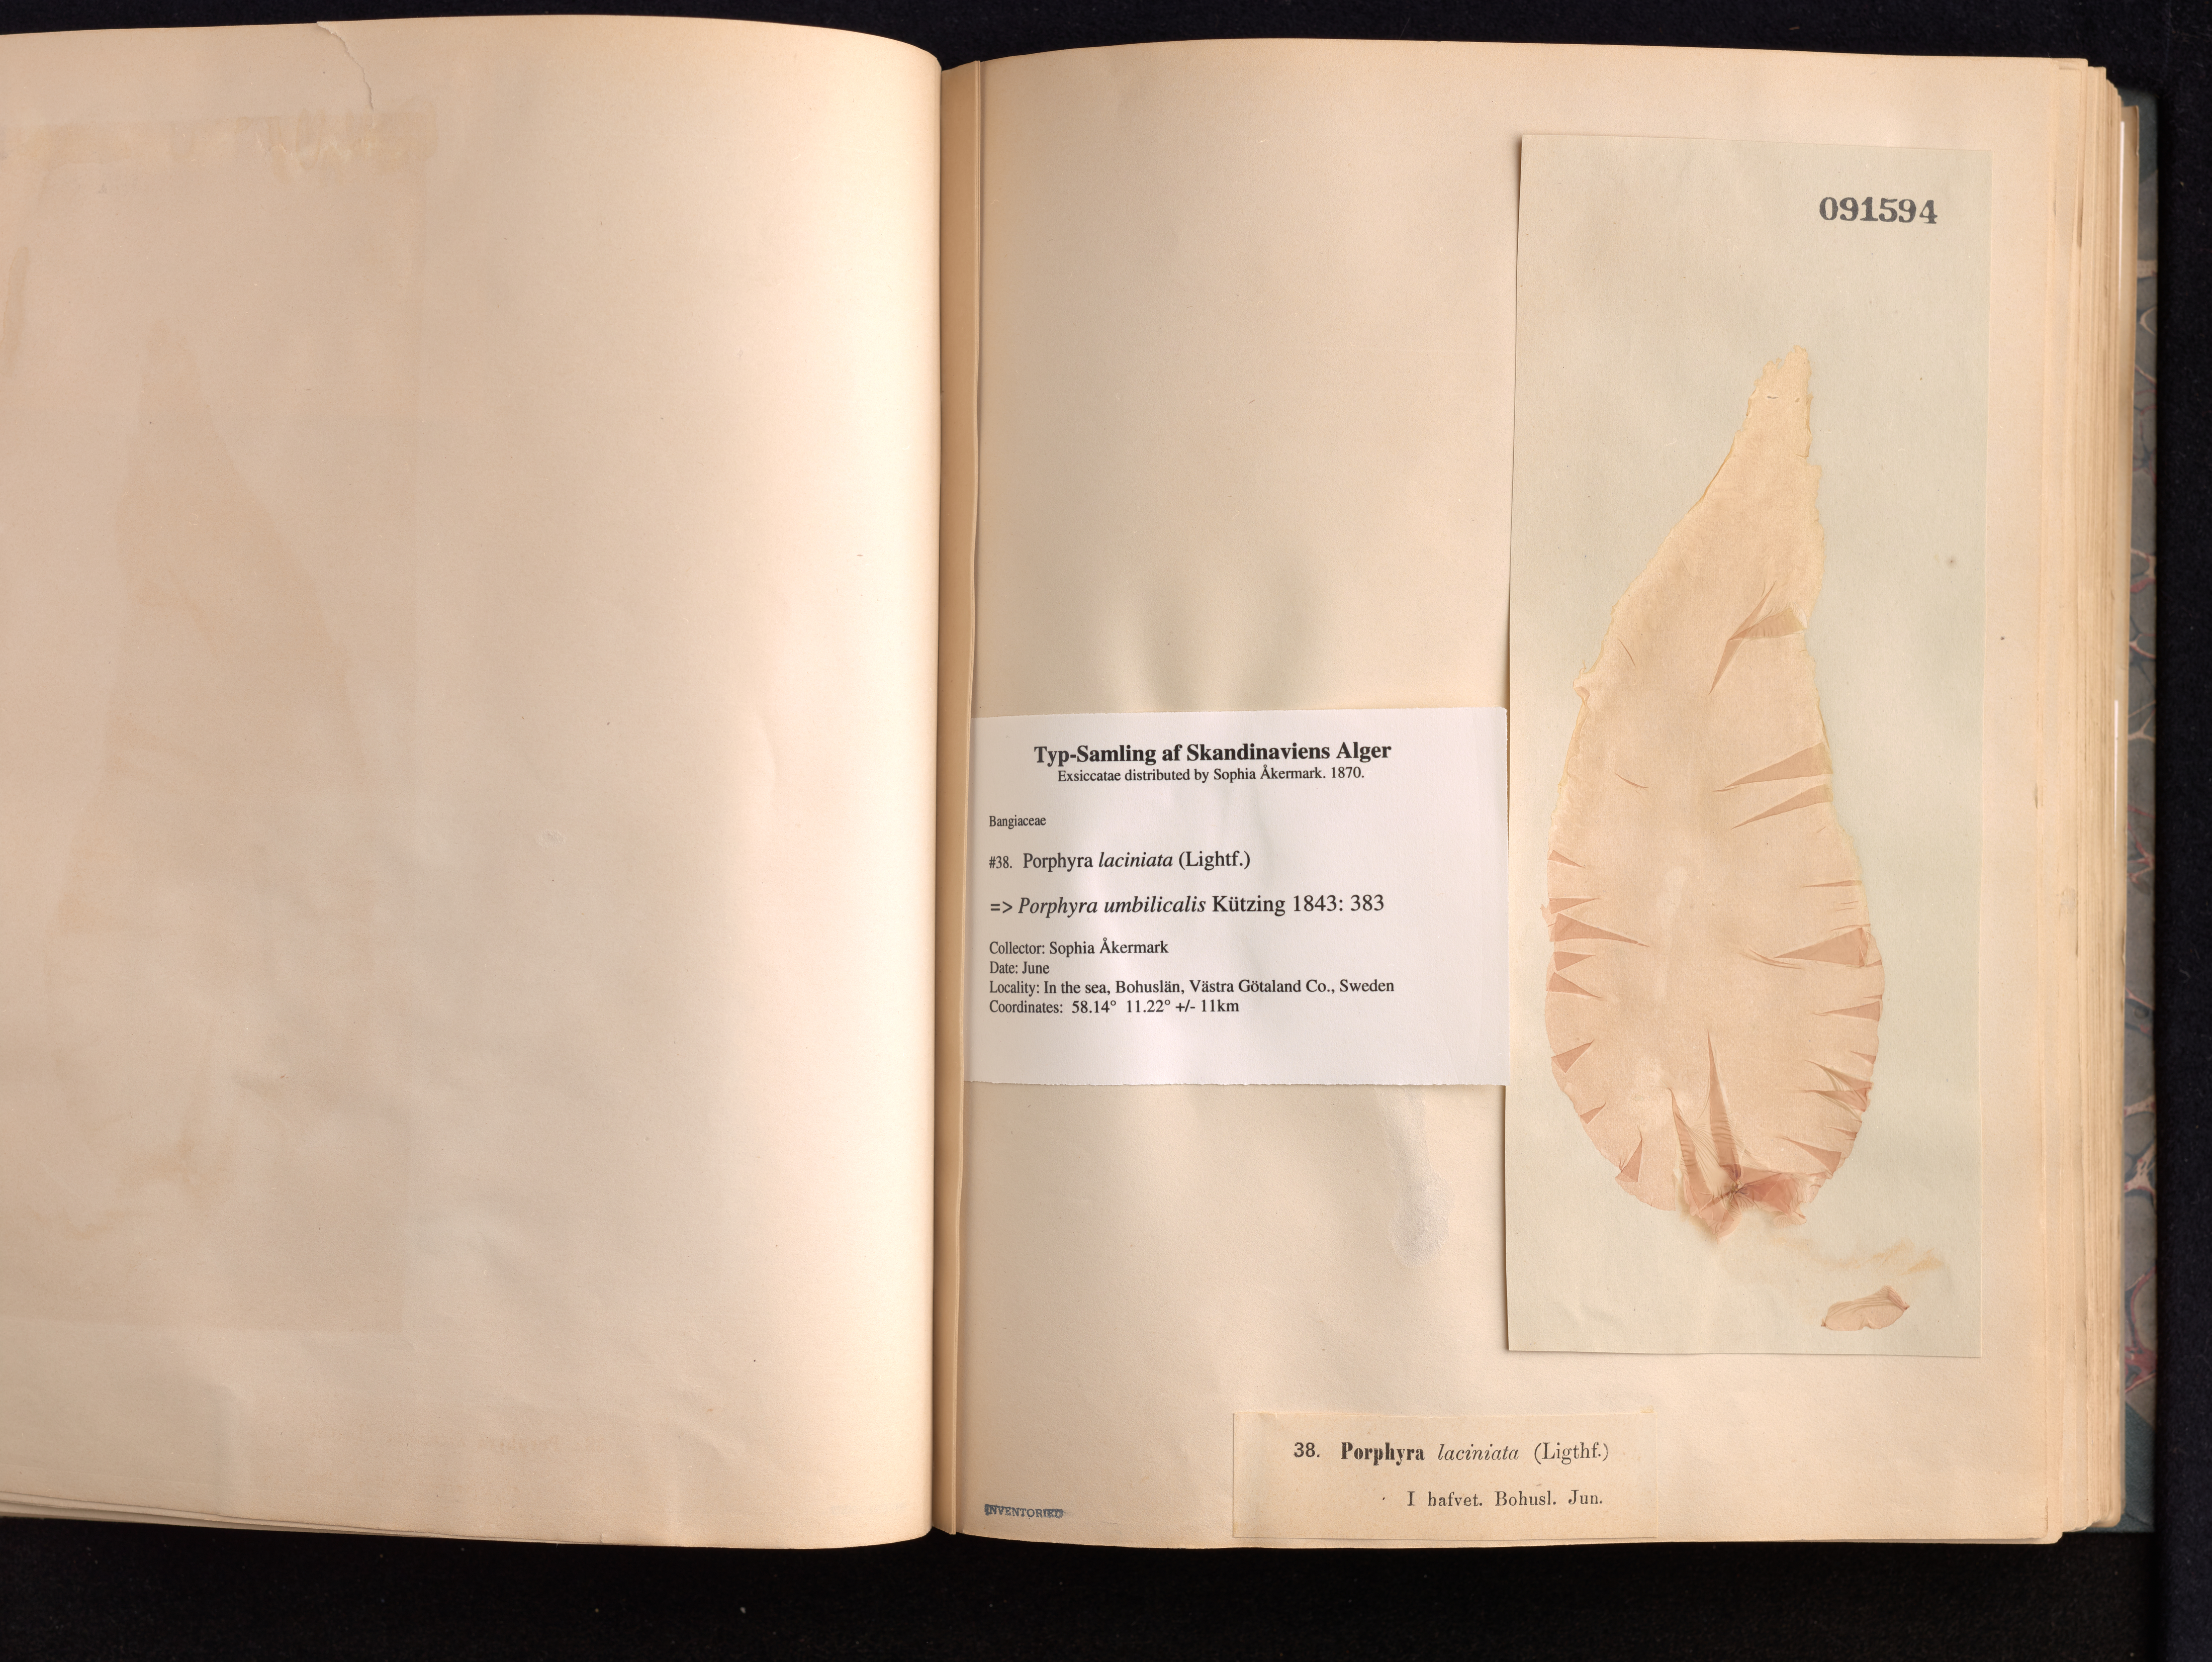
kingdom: Plantae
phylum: Rhodophyta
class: Bangiophyceae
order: Bangiales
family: Bangiaceae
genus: Porphyra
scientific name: Porphyra umbilicalis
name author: Kütz.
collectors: S. Akermark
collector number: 38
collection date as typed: Jun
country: Sweden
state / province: Västra Götaland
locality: Bohuslan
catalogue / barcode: US 91594